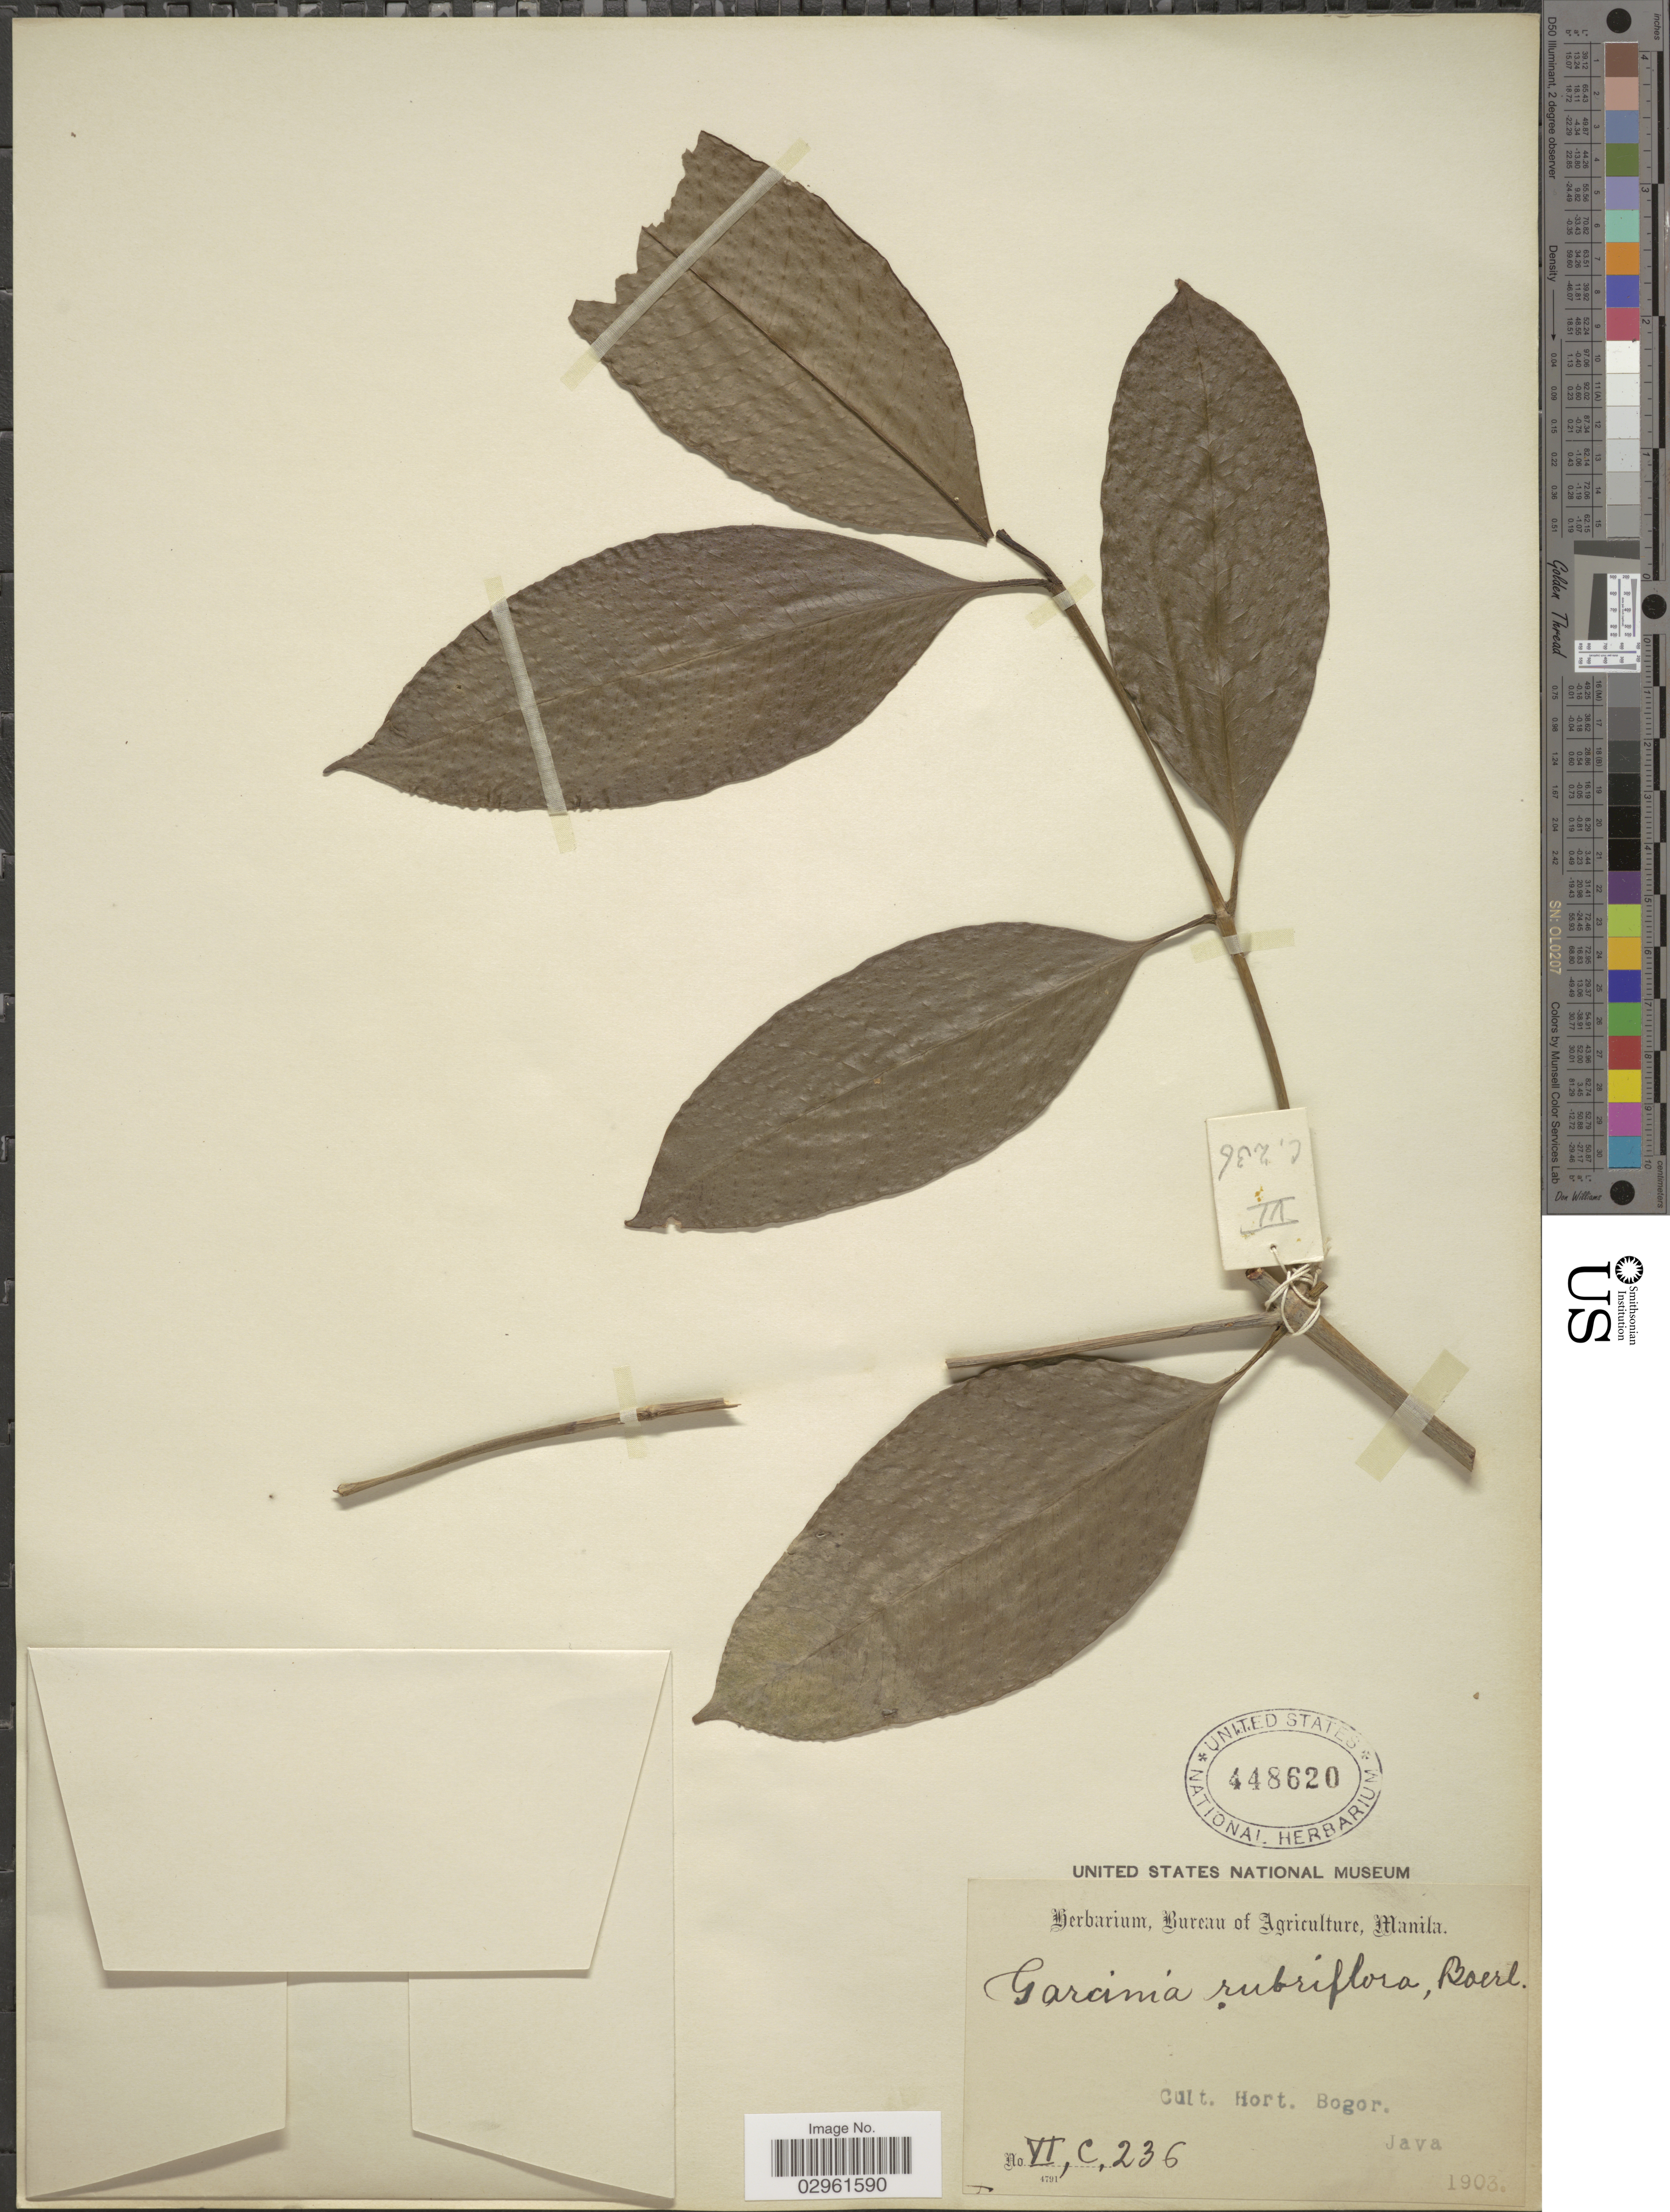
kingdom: Plantae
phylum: Tracheophyta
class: Magnoliopsida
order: Malpighiales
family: Clusiaceae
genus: Garcinia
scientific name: Garcinia rubriflora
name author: Boerl.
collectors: Ex herb. Bureau of Agriculture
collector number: VI,C,236?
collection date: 1903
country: Indonesia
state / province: Java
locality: Hort. Bogor.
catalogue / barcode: US 448620